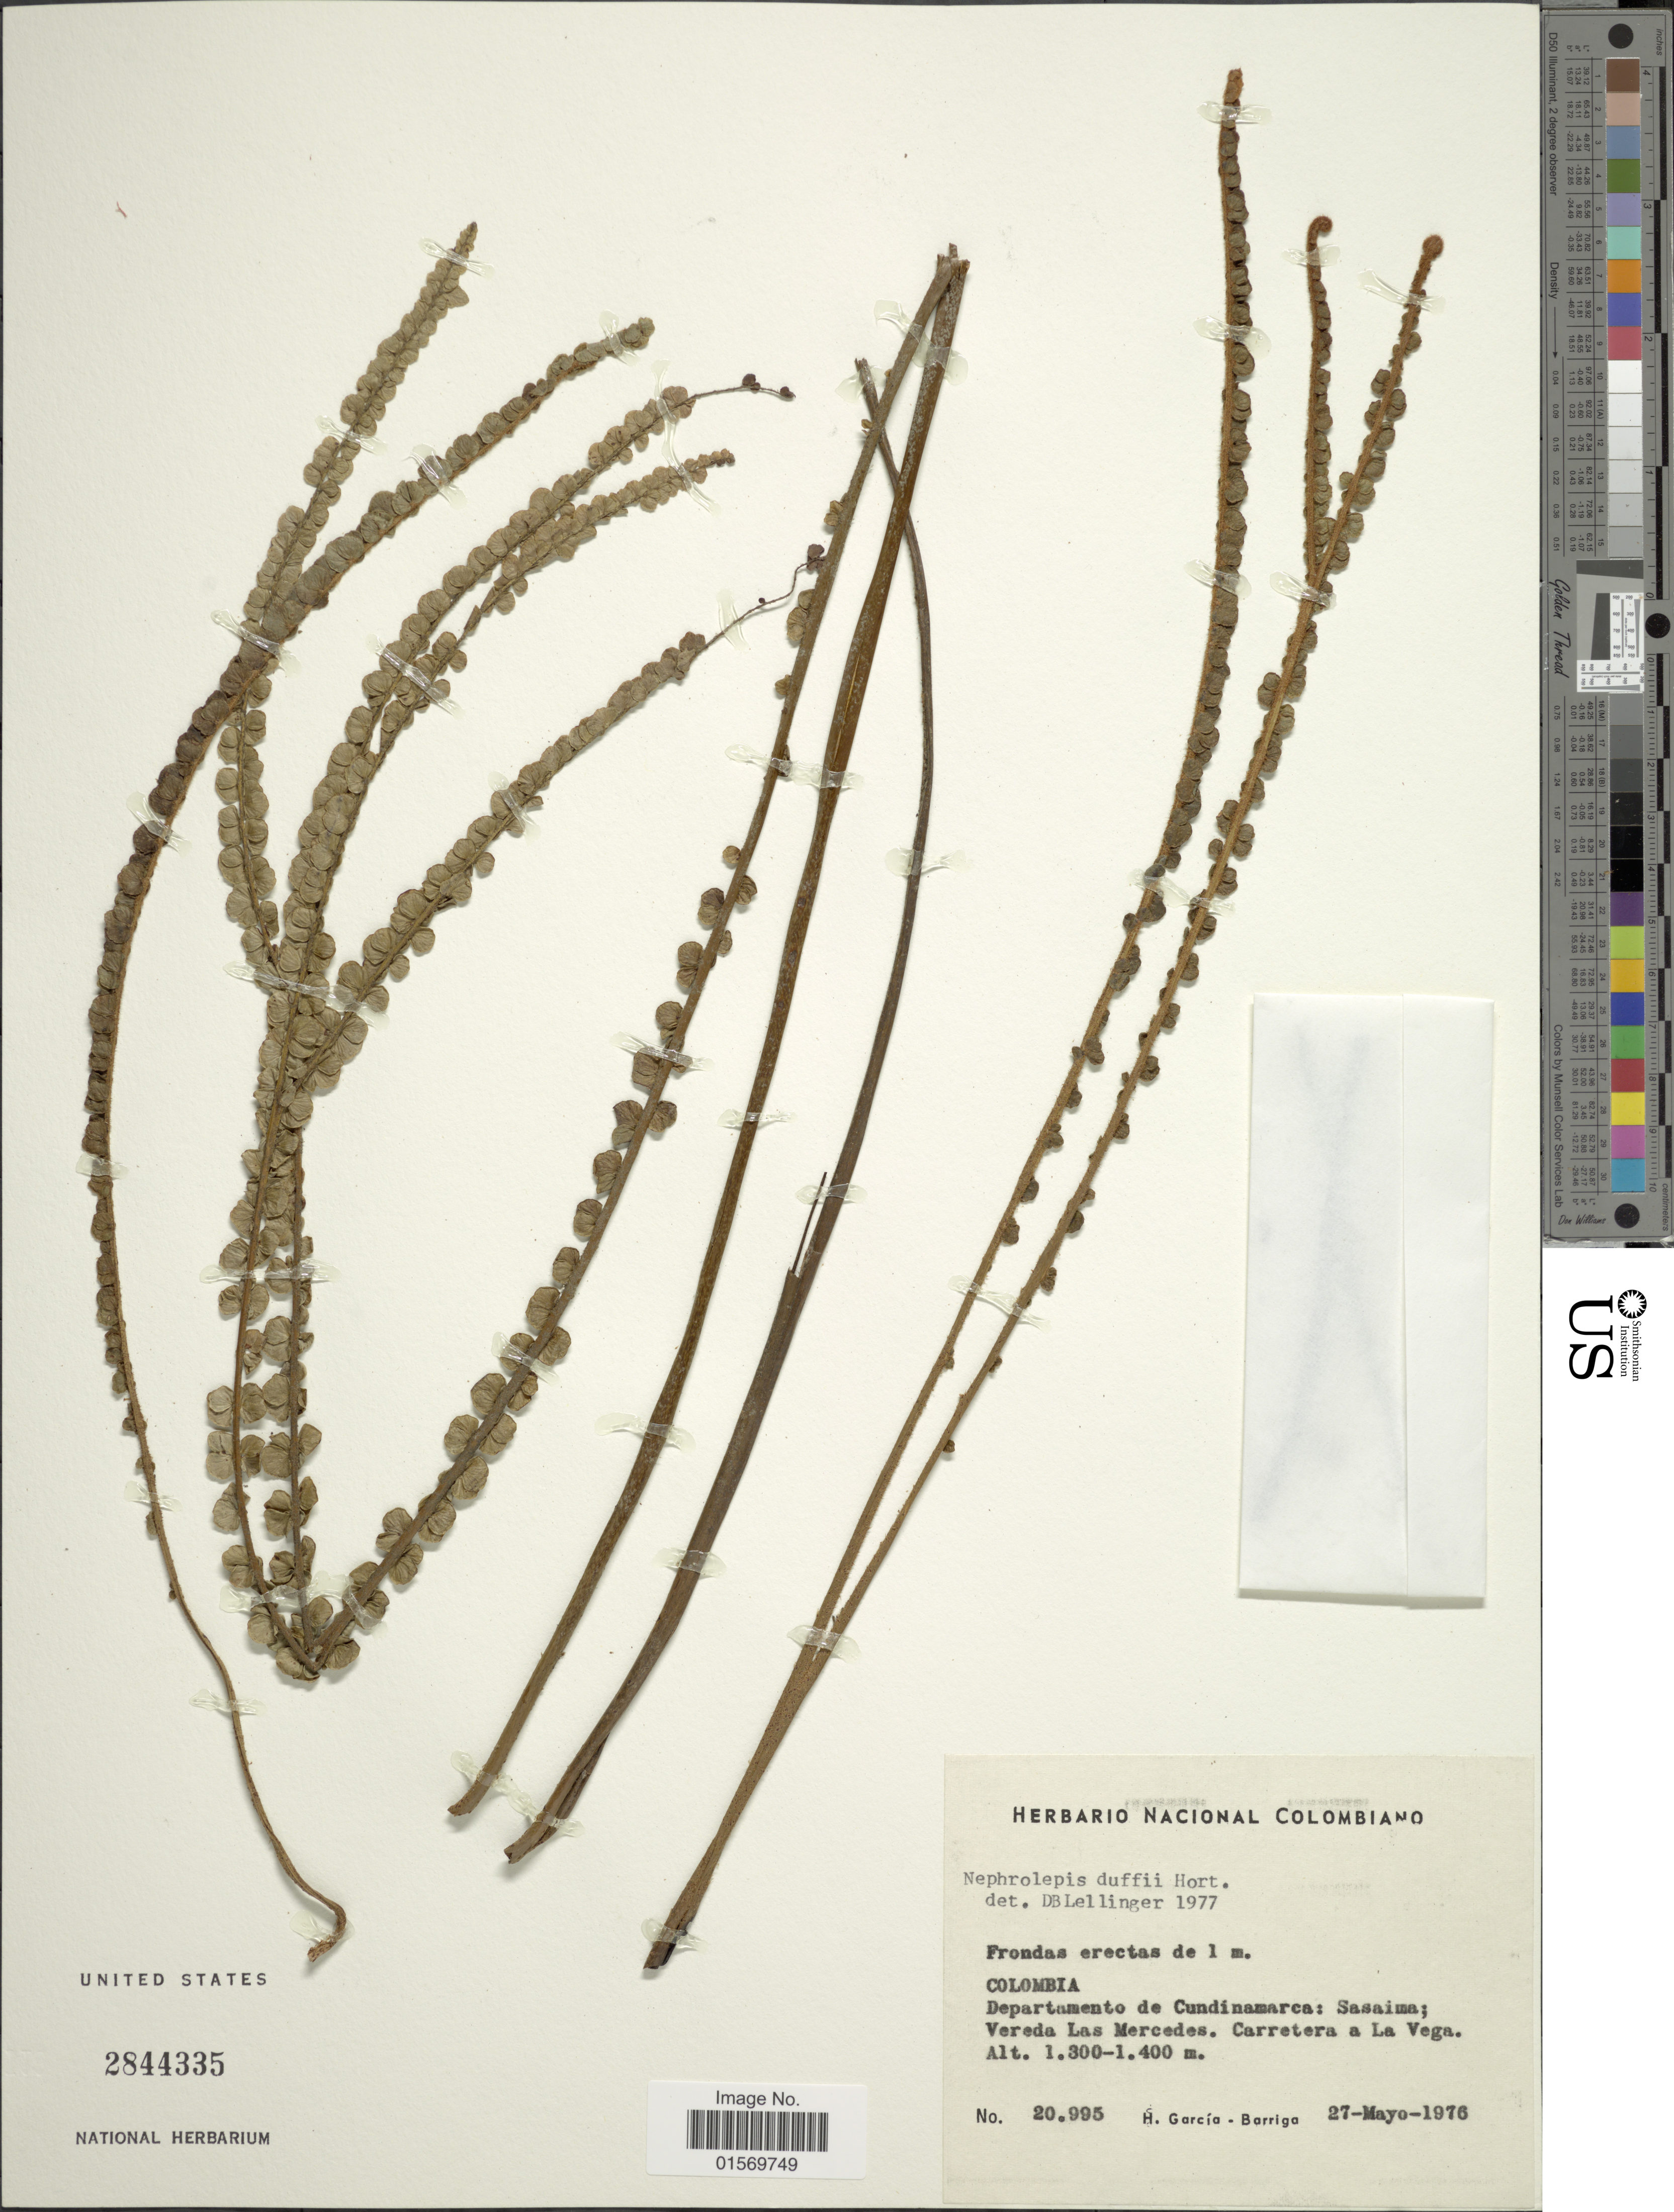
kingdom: Plantae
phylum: Tracheophyta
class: Polypodiopsida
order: Polypodiales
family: Nephrolepidaceae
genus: Nephrolepis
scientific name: Nephrolepis duffii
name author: T. Moore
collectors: H. García Barriga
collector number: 20995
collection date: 1976-05-27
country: Colombia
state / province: Cundinamarca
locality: Sasaima; Vereda Las Mercedes, Carretera a La Vega.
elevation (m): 1300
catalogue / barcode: US 2844335